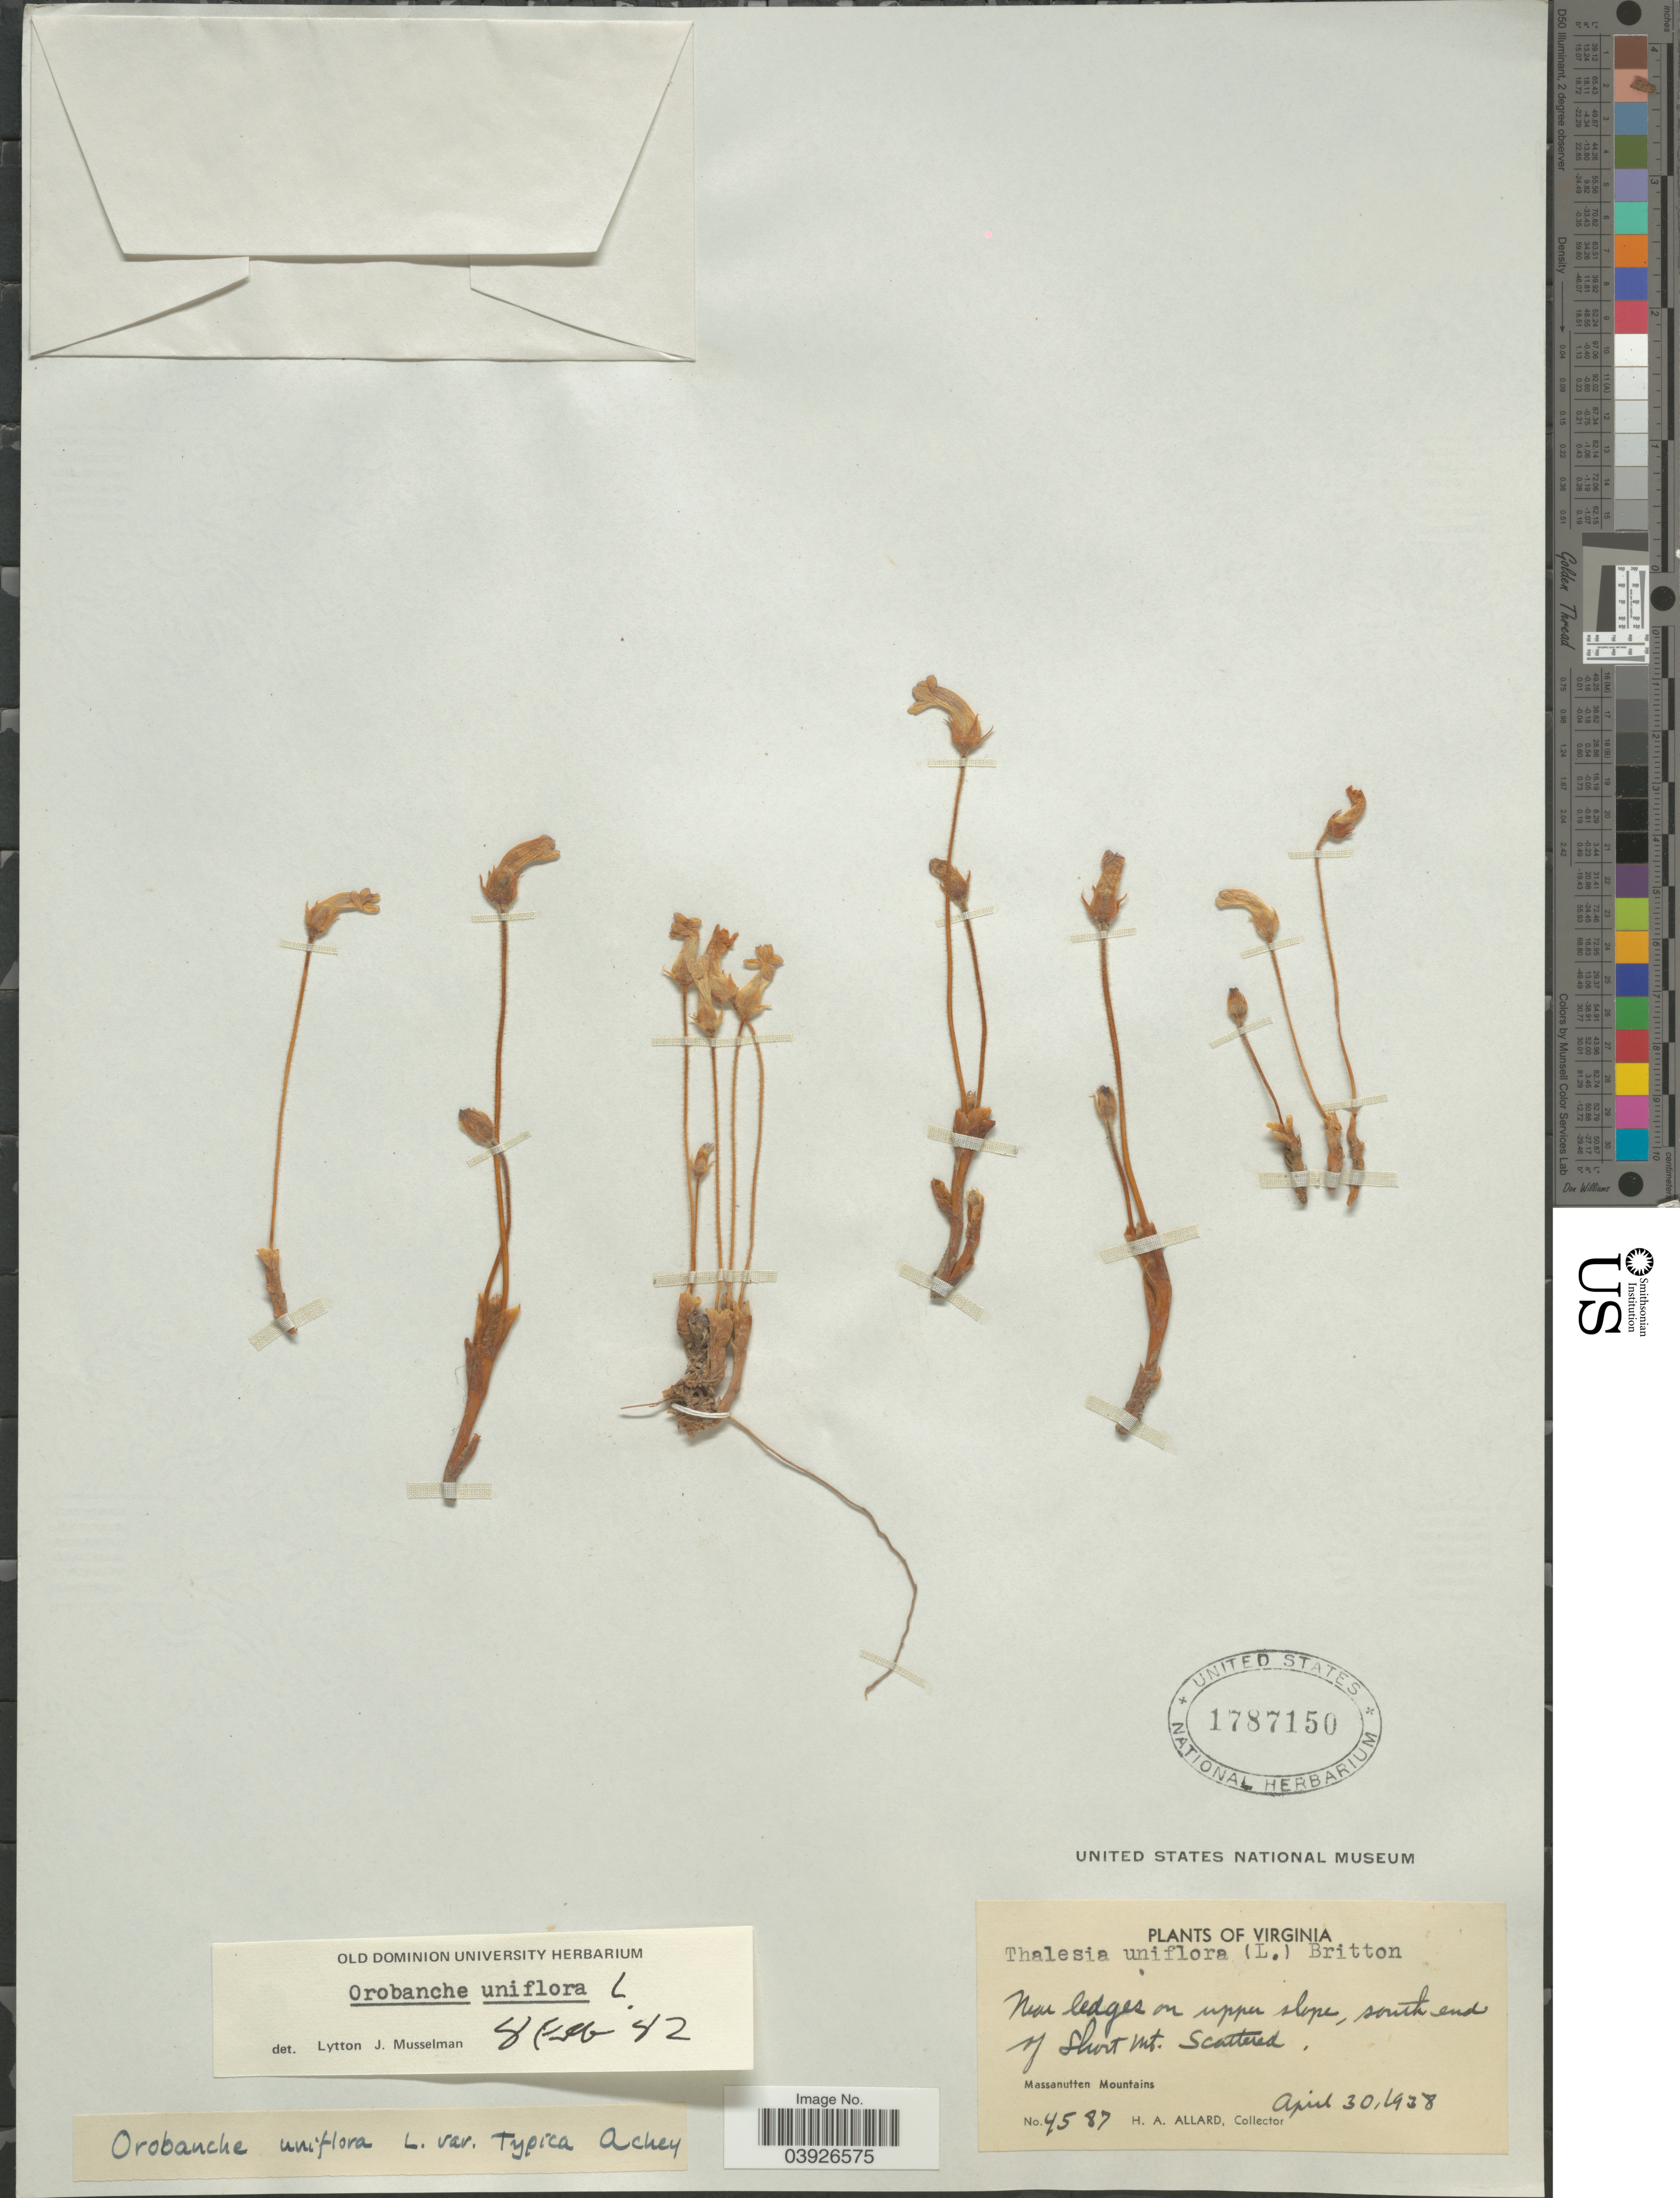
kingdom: Plantae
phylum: Tracheophyta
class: Magnoliopsida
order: Lamiales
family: Orobanchaceae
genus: Orobanche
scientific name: Orobanche uniflora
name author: L.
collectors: H. A. Allard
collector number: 4587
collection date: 1938-04-30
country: United States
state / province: Virginia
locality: Near ledges on upper slope, south end of Short Mt. Massanutten Mountains.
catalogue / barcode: US 1787150